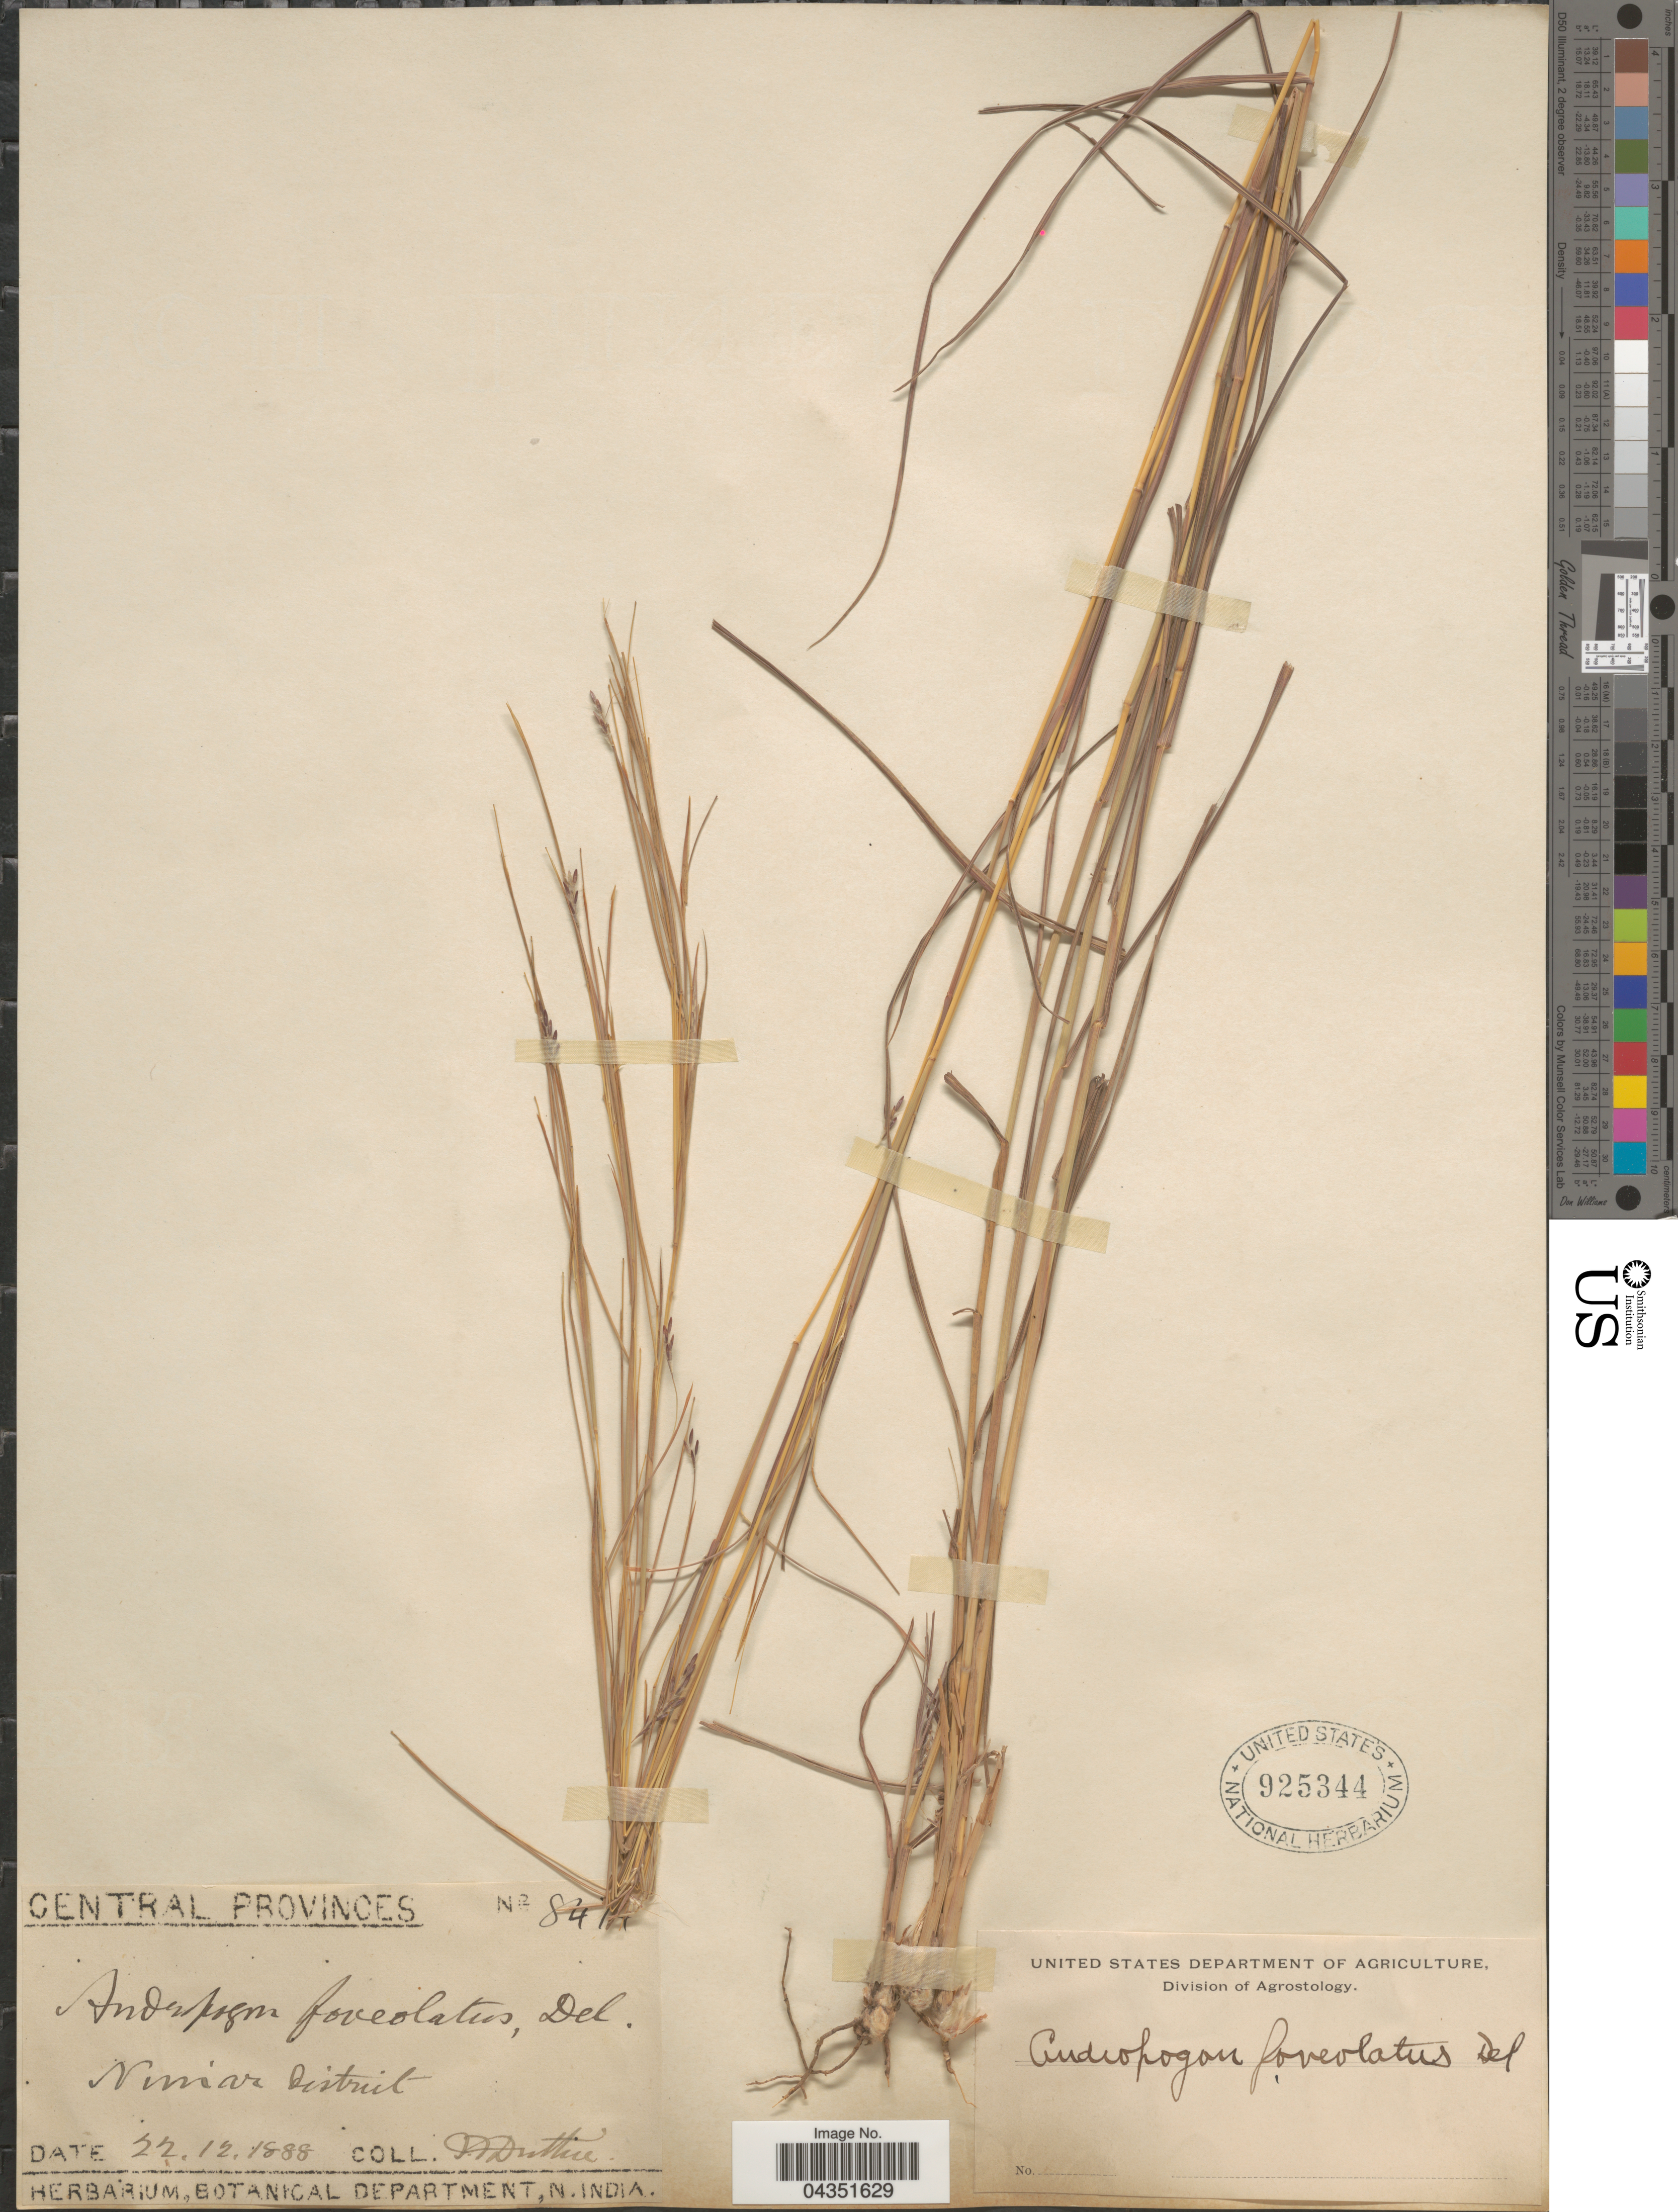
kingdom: Plantae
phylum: Tracheophyta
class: Liliopsida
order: Poales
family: Poaceae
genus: Eremopogon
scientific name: Eremopogon foveolatus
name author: (Delile) Stapf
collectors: J. F. Duthie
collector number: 84!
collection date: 1888-12-22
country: India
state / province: Madhya Pradesh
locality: Central Provinces. Nimar District.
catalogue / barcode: US 925344